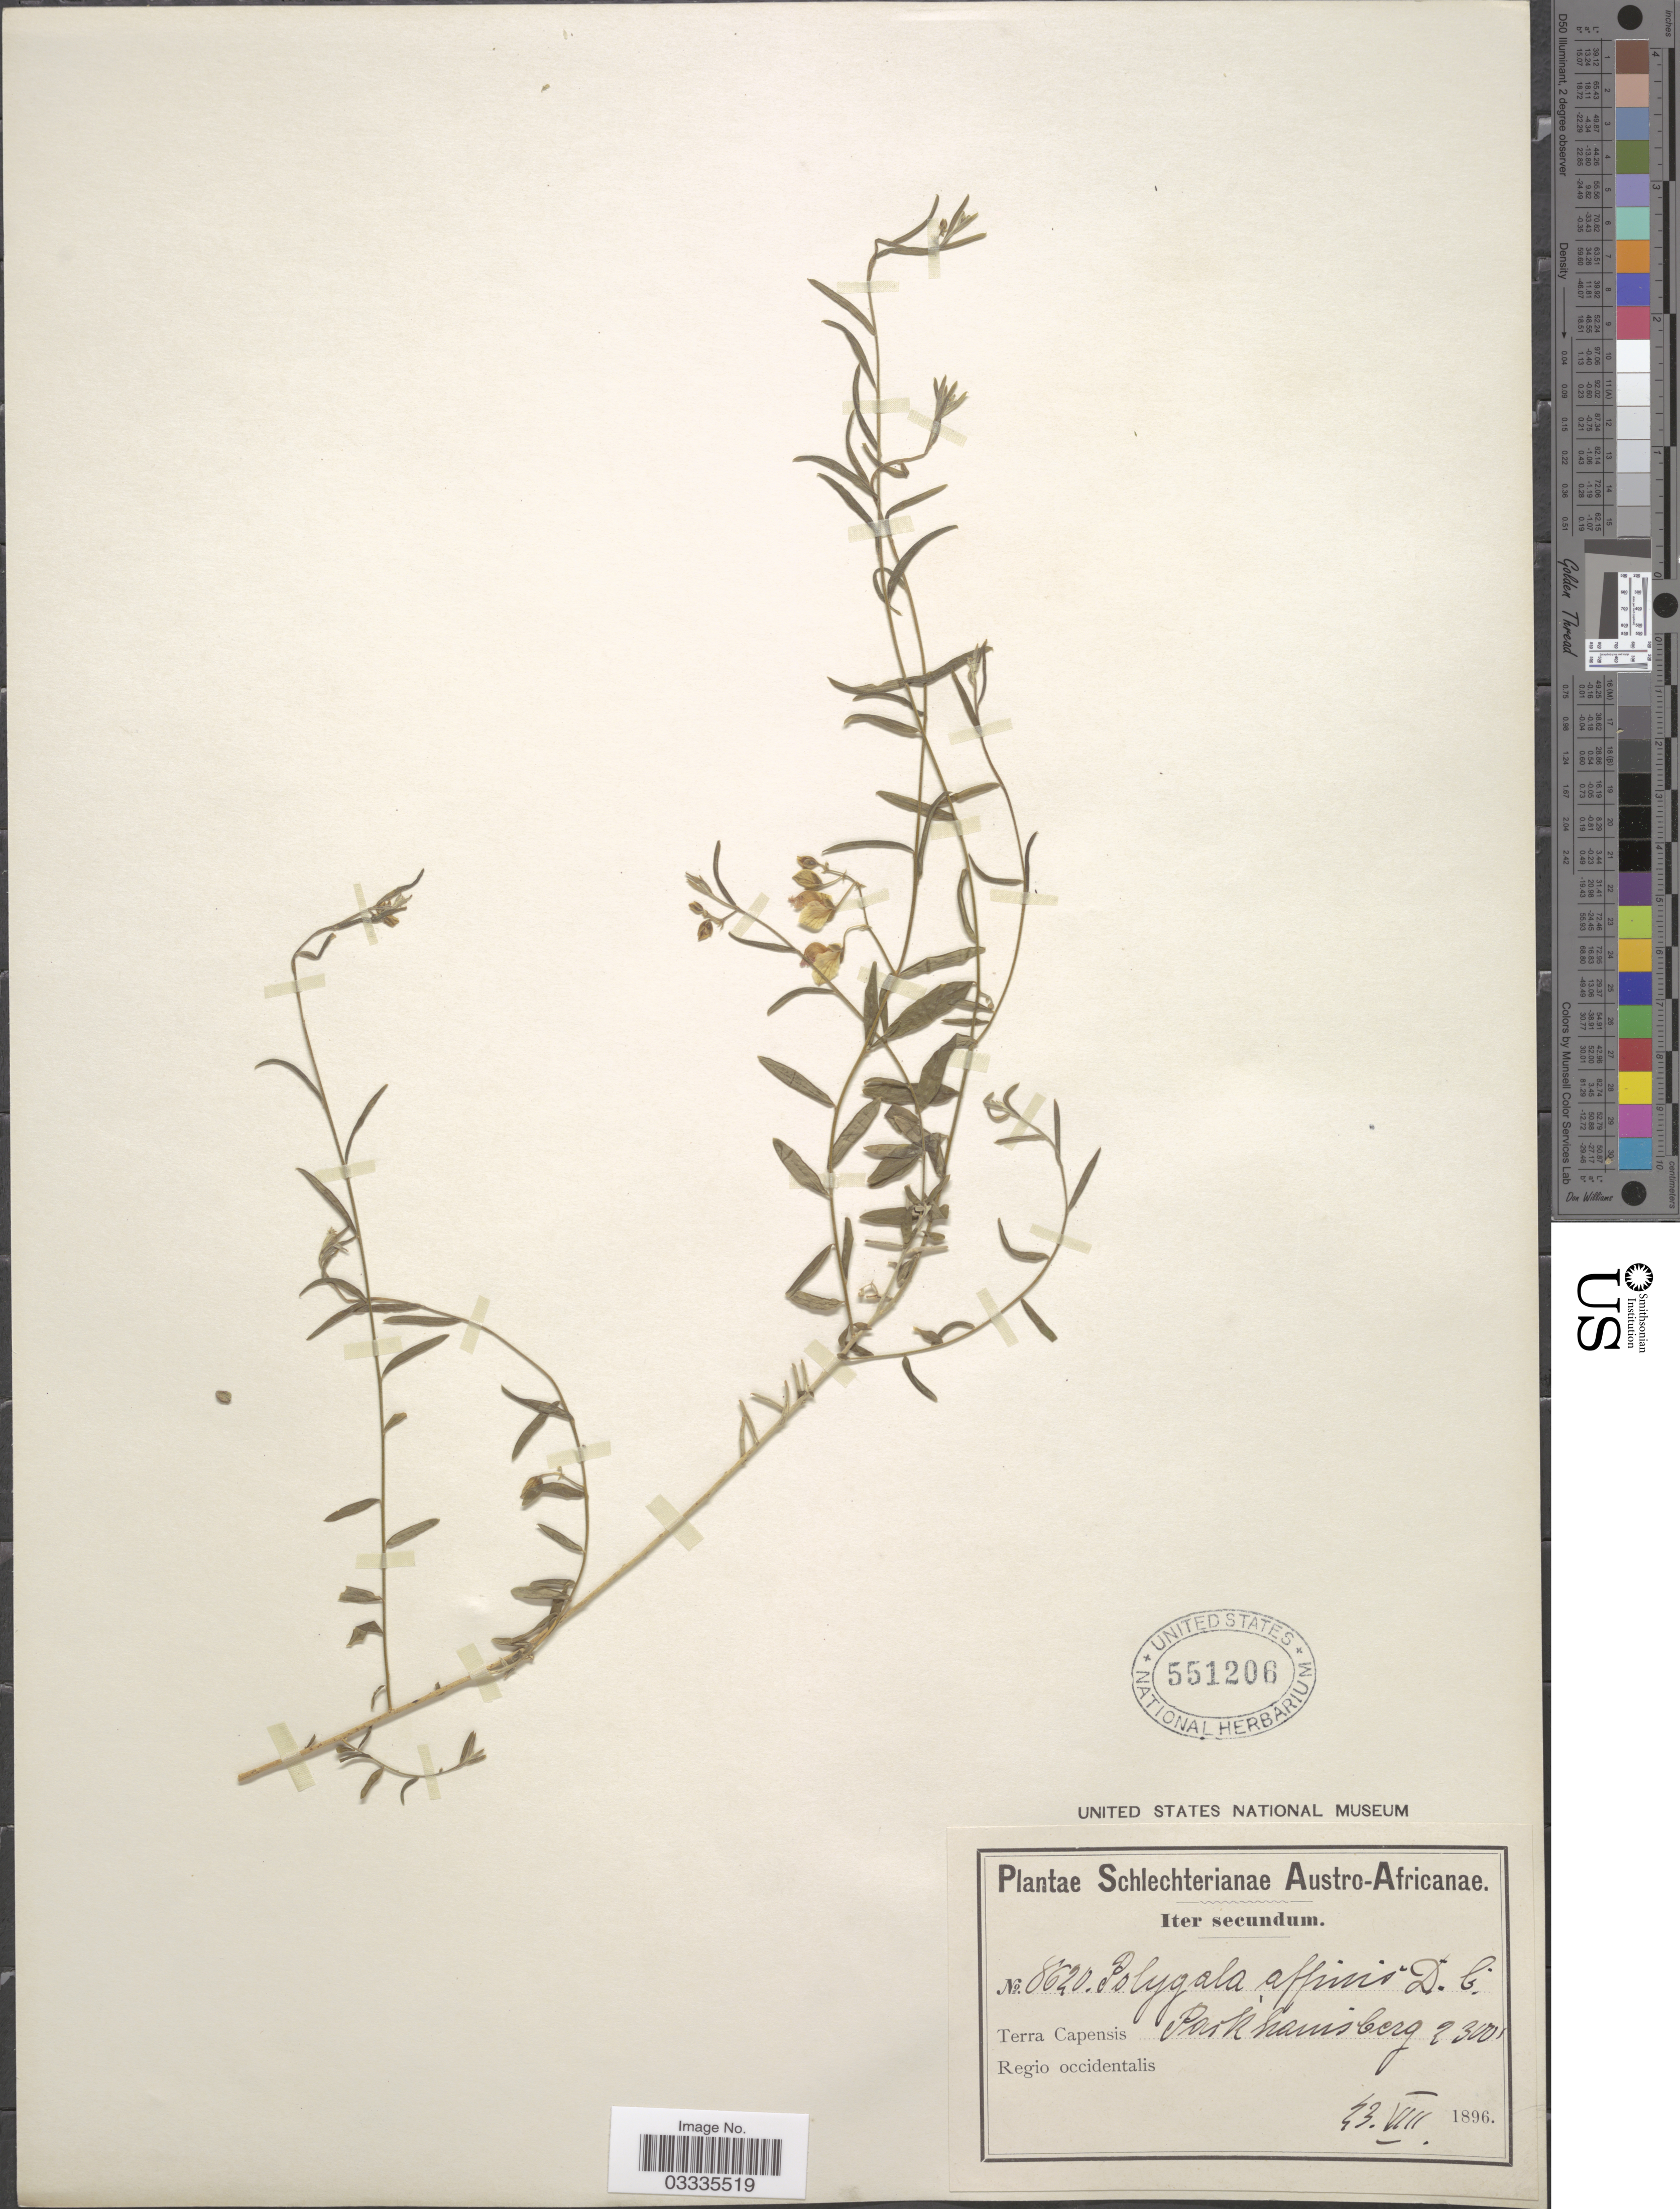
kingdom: Plantae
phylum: Tracheophyta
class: Magnoliopsida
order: Fabales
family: Polygalaceae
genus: Polygala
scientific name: Polygala affinis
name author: DC.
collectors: Schlechter, --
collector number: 8620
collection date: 1896-08-23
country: South Africa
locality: Austro-Africanae. Terra Capensis Regio occidentalis. Pakhuisberg.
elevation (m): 701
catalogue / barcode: US 551206